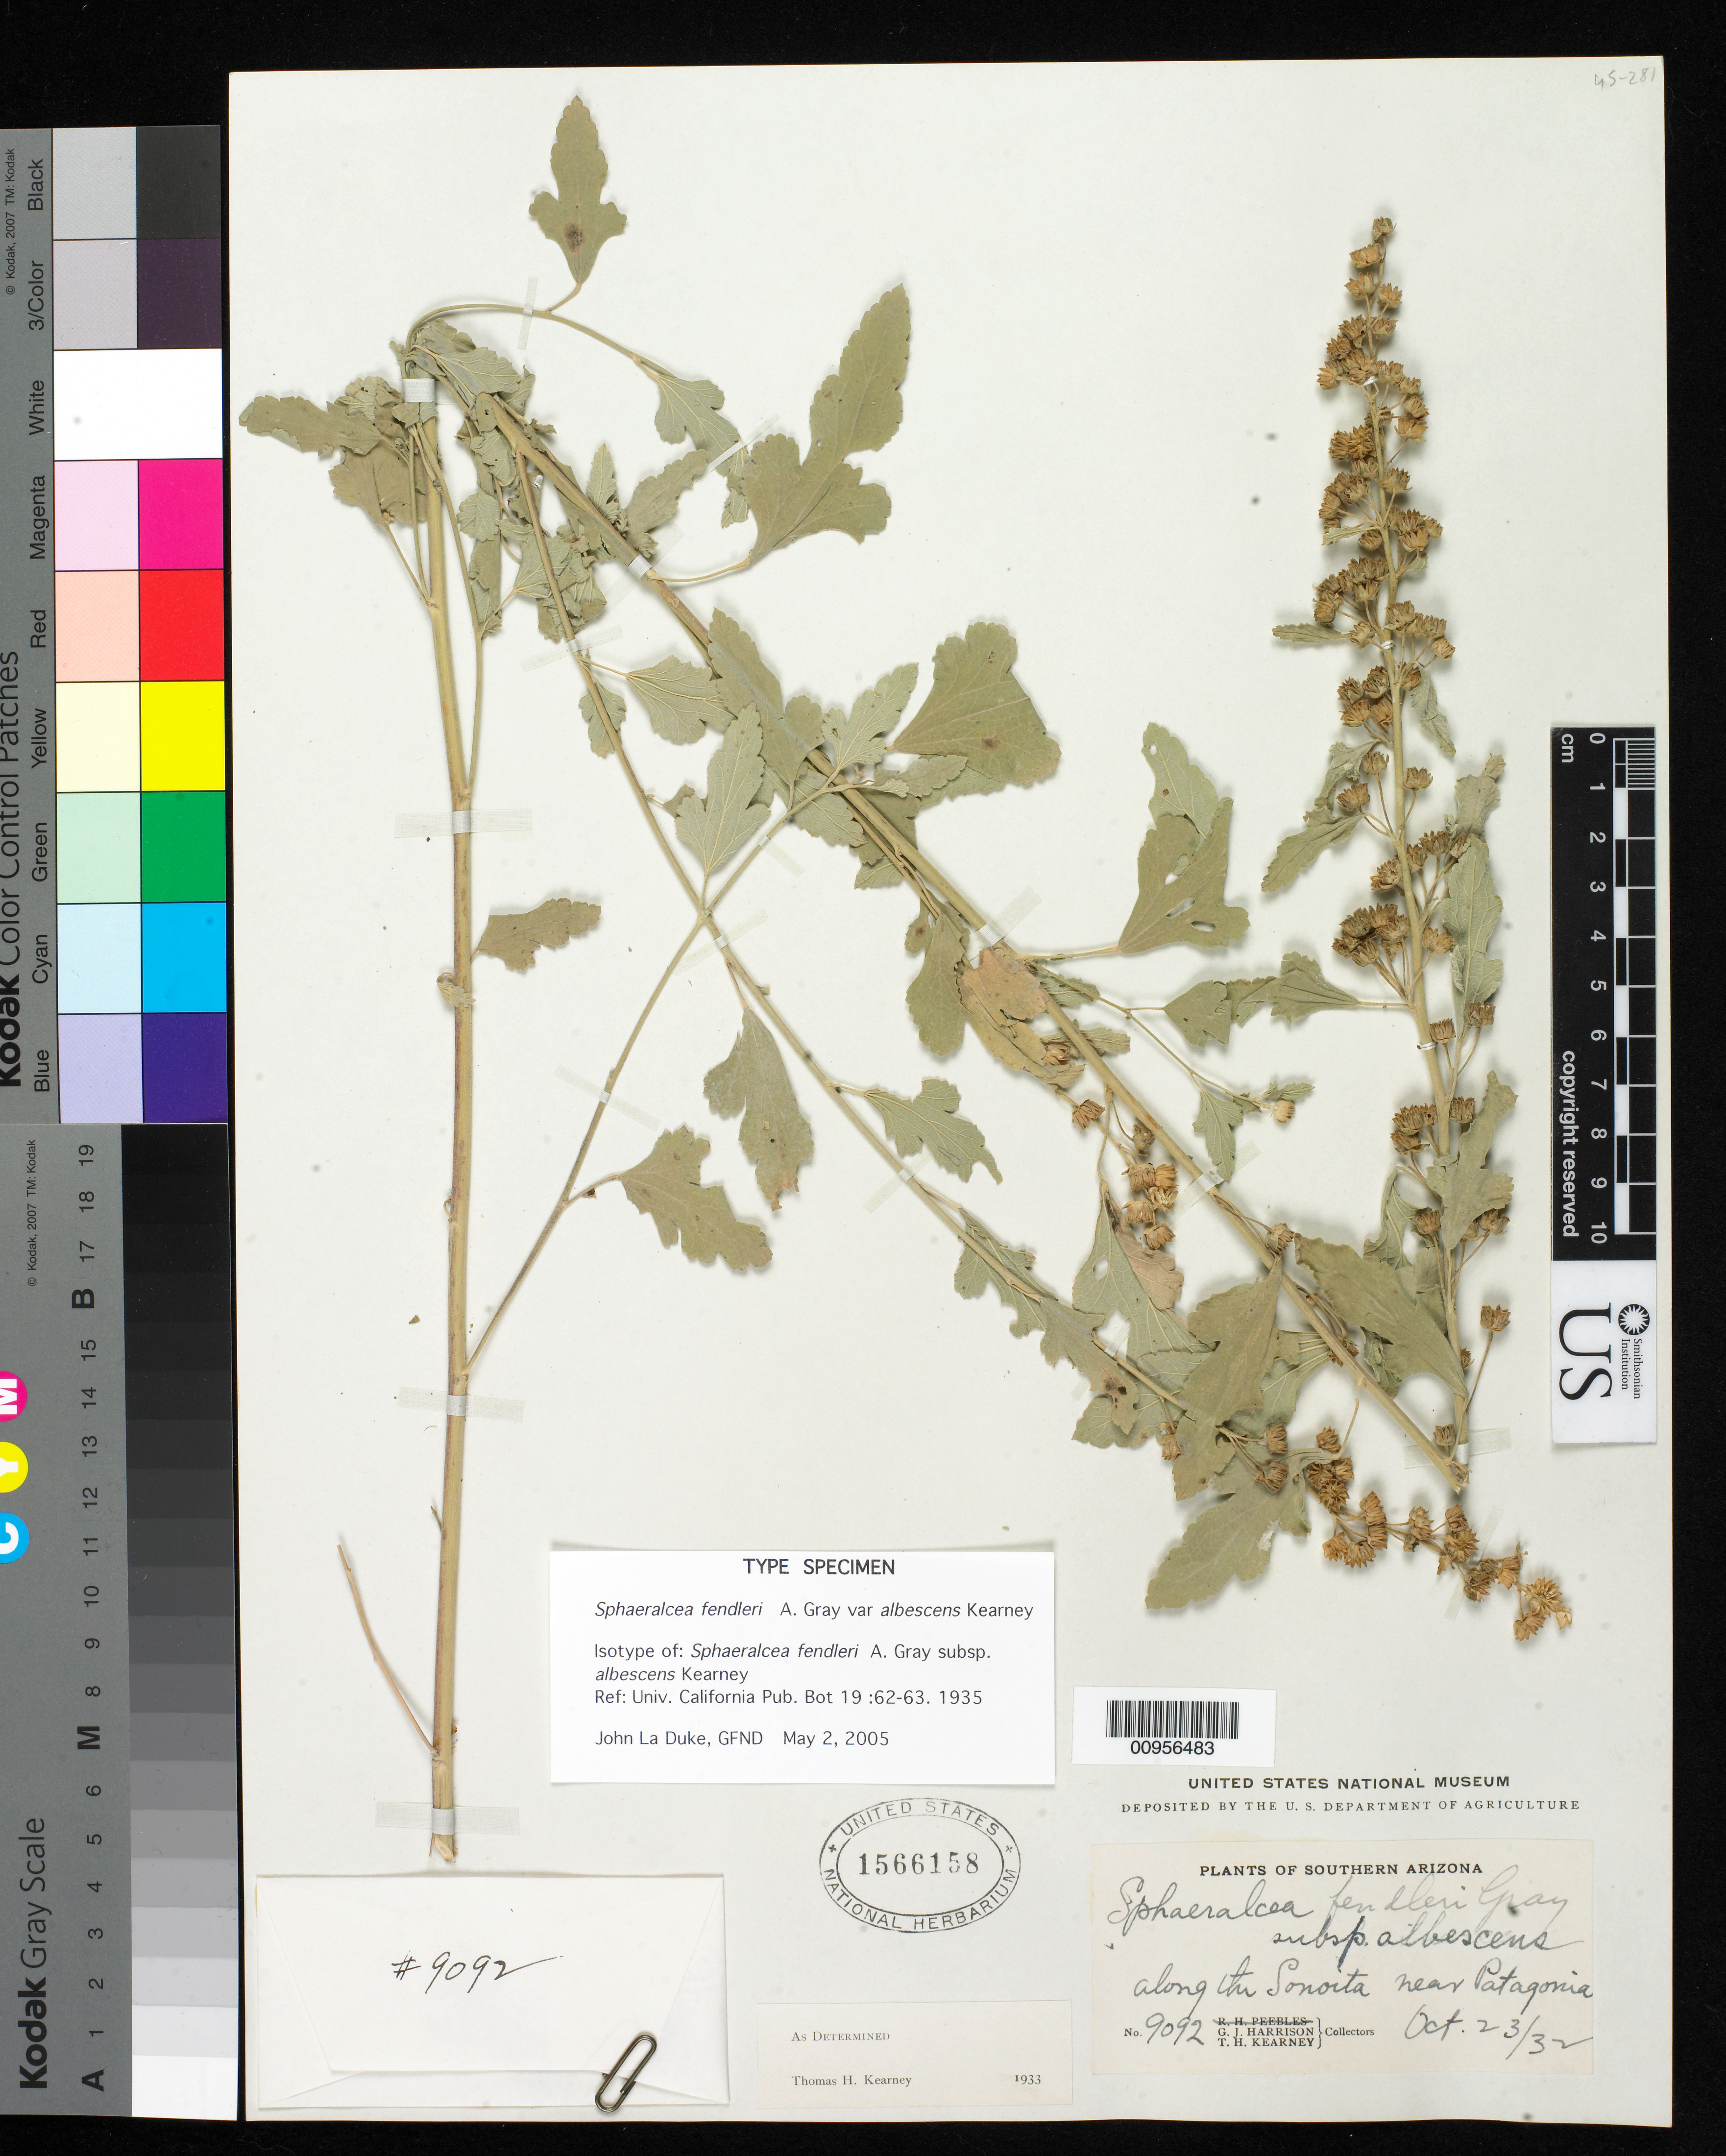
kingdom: Plantae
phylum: Tracheophyta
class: Magnoliopsida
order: Malvales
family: Malvaceae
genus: Sphaeralcea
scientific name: Sphaeralcea fendleri subsp. albescens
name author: Kearney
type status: Isotype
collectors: G. J. Harrison & T. H. Kearney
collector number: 9092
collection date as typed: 23 Oct 1932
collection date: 1932-10-23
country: United States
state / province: Arizona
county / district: Santa Cruz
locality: Along the Sonoita near Patagonia.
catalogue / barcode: US 1566158